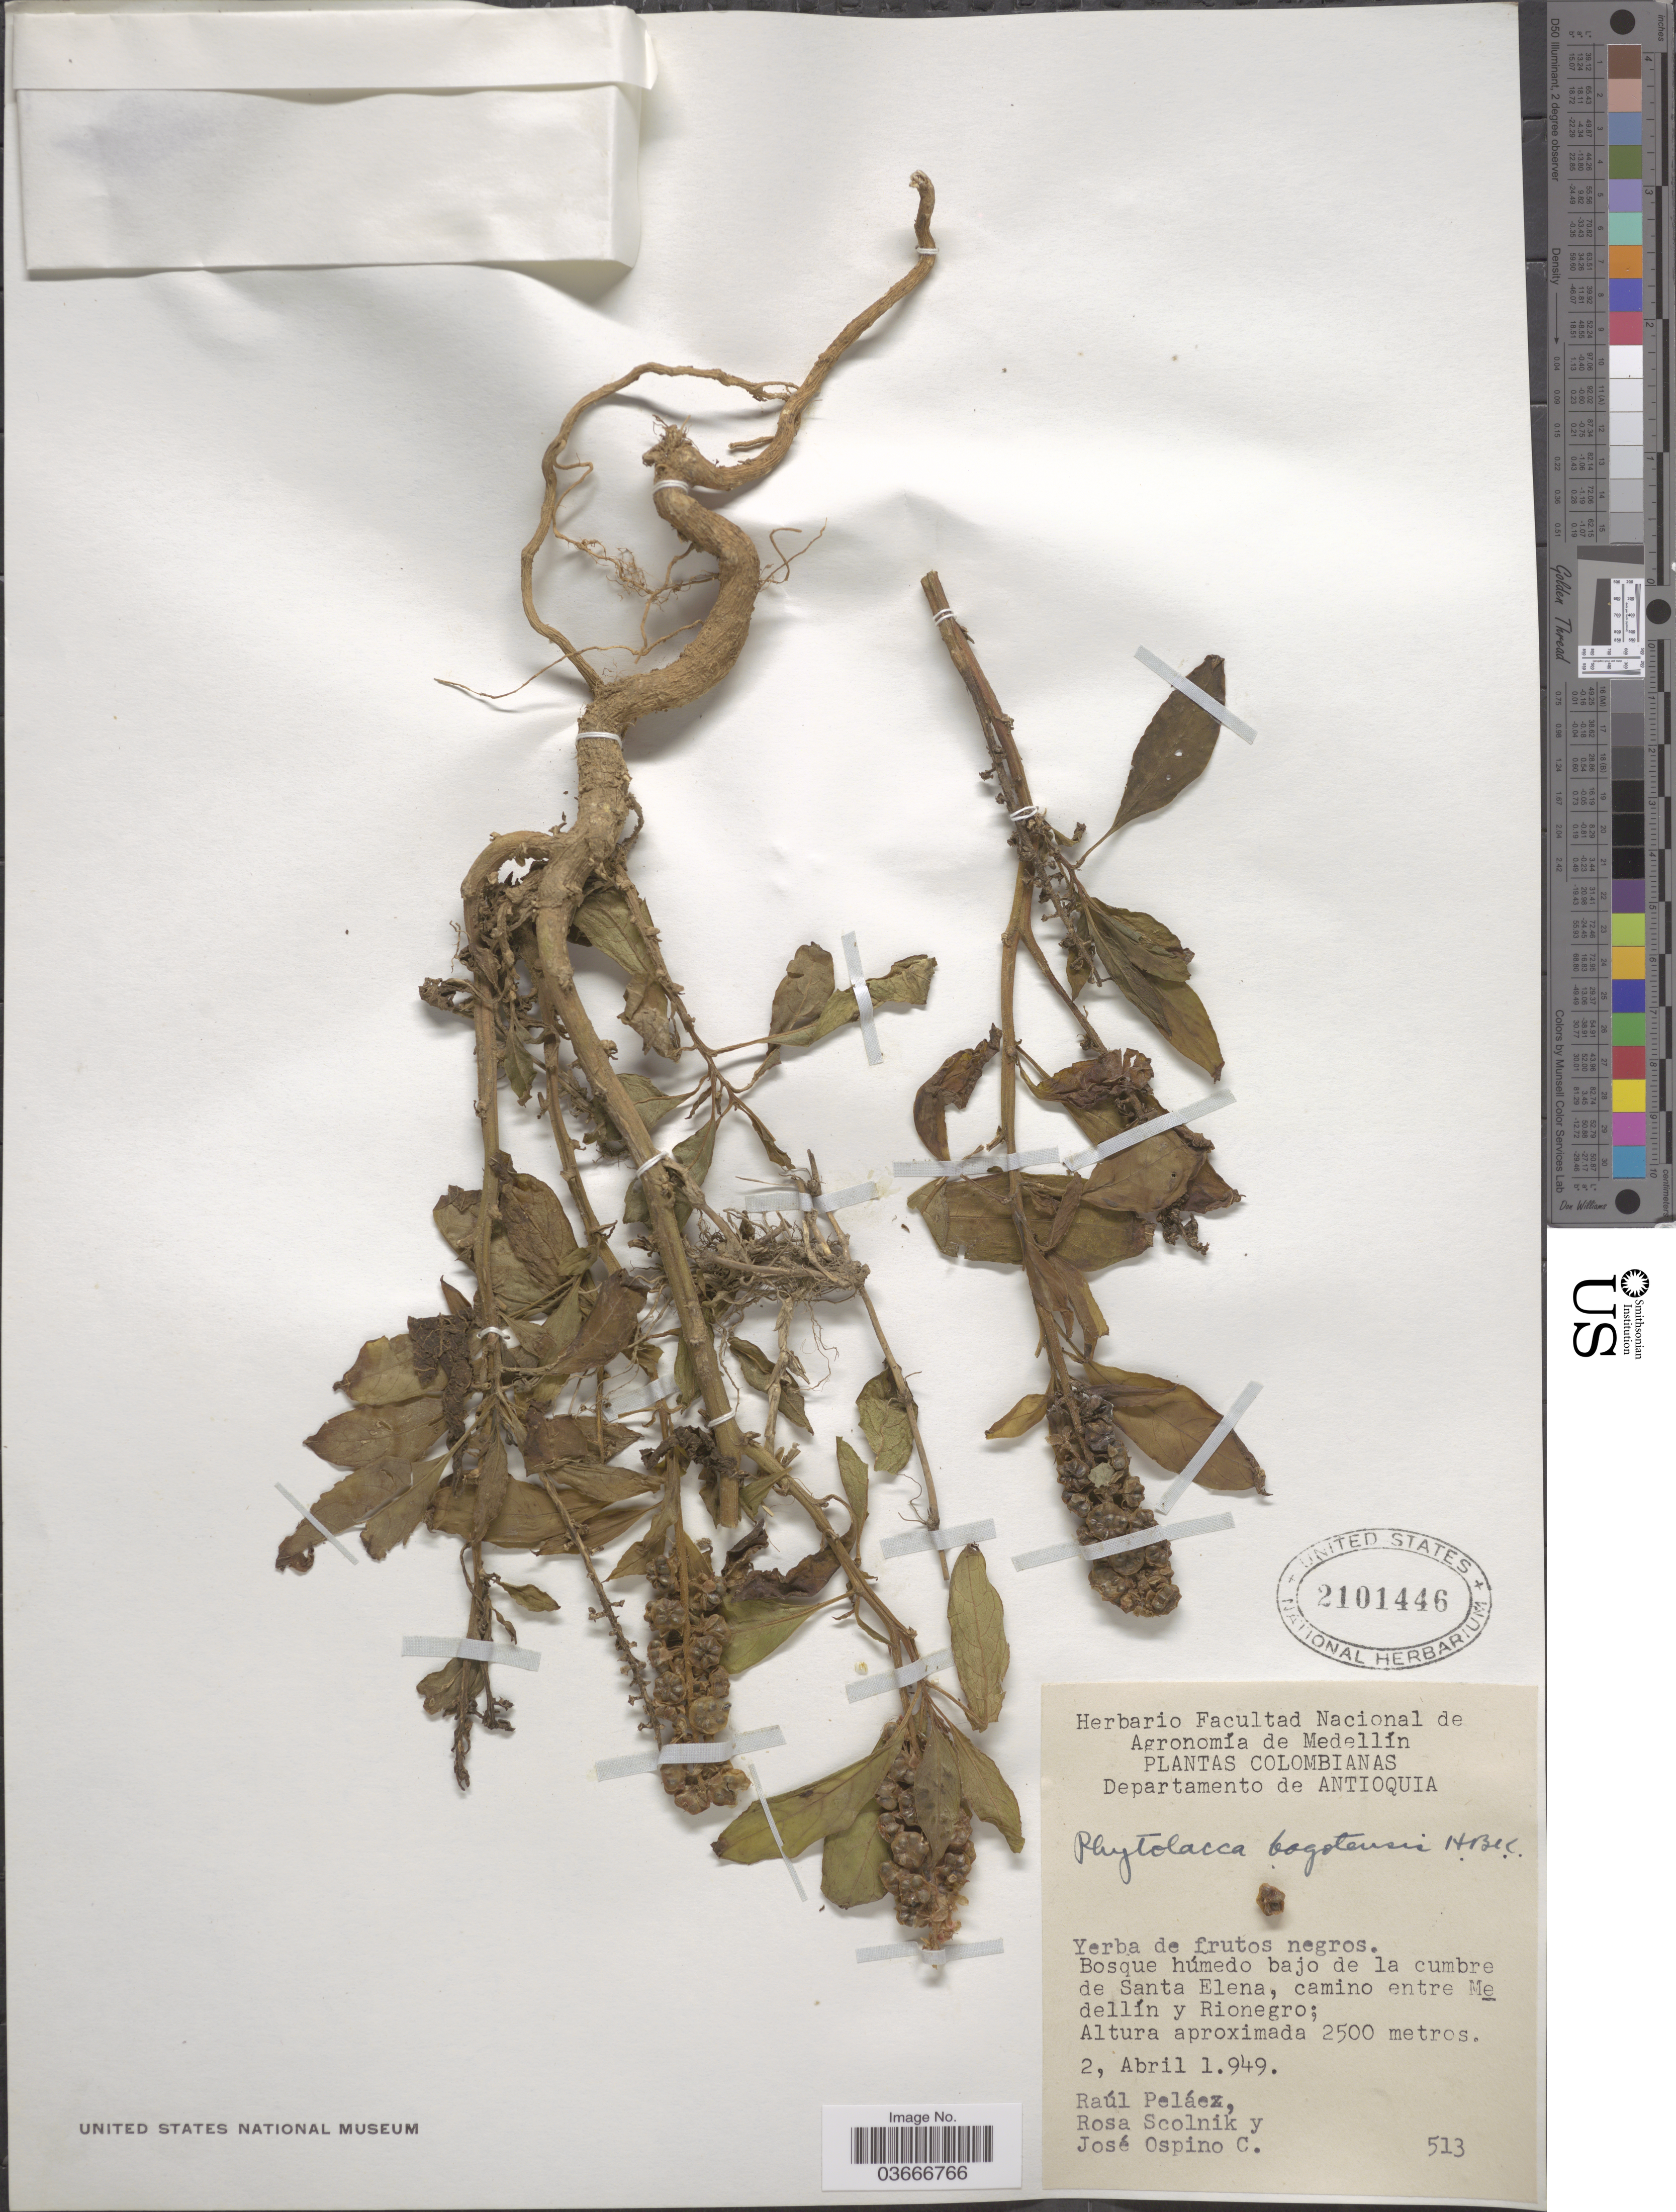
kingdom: Plantae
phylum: Tracheophyta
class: Magnoliopsida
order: Caryophyllales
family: Phytolaccaceae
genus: Phytolacca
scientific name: Phytolacca bogotensis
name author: Kunth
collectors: R. Pelaez, R. Scolnik & J. Ospino Carvajal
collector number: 513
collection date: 1949-04-02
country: Colombia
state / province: Antioquia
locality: Departamento de Antioquia. Bosque húmedo bajo de la cumbre de Santa Elena, camino entre Medellín y rionegro.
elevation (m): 2500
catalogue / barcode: US 2101446